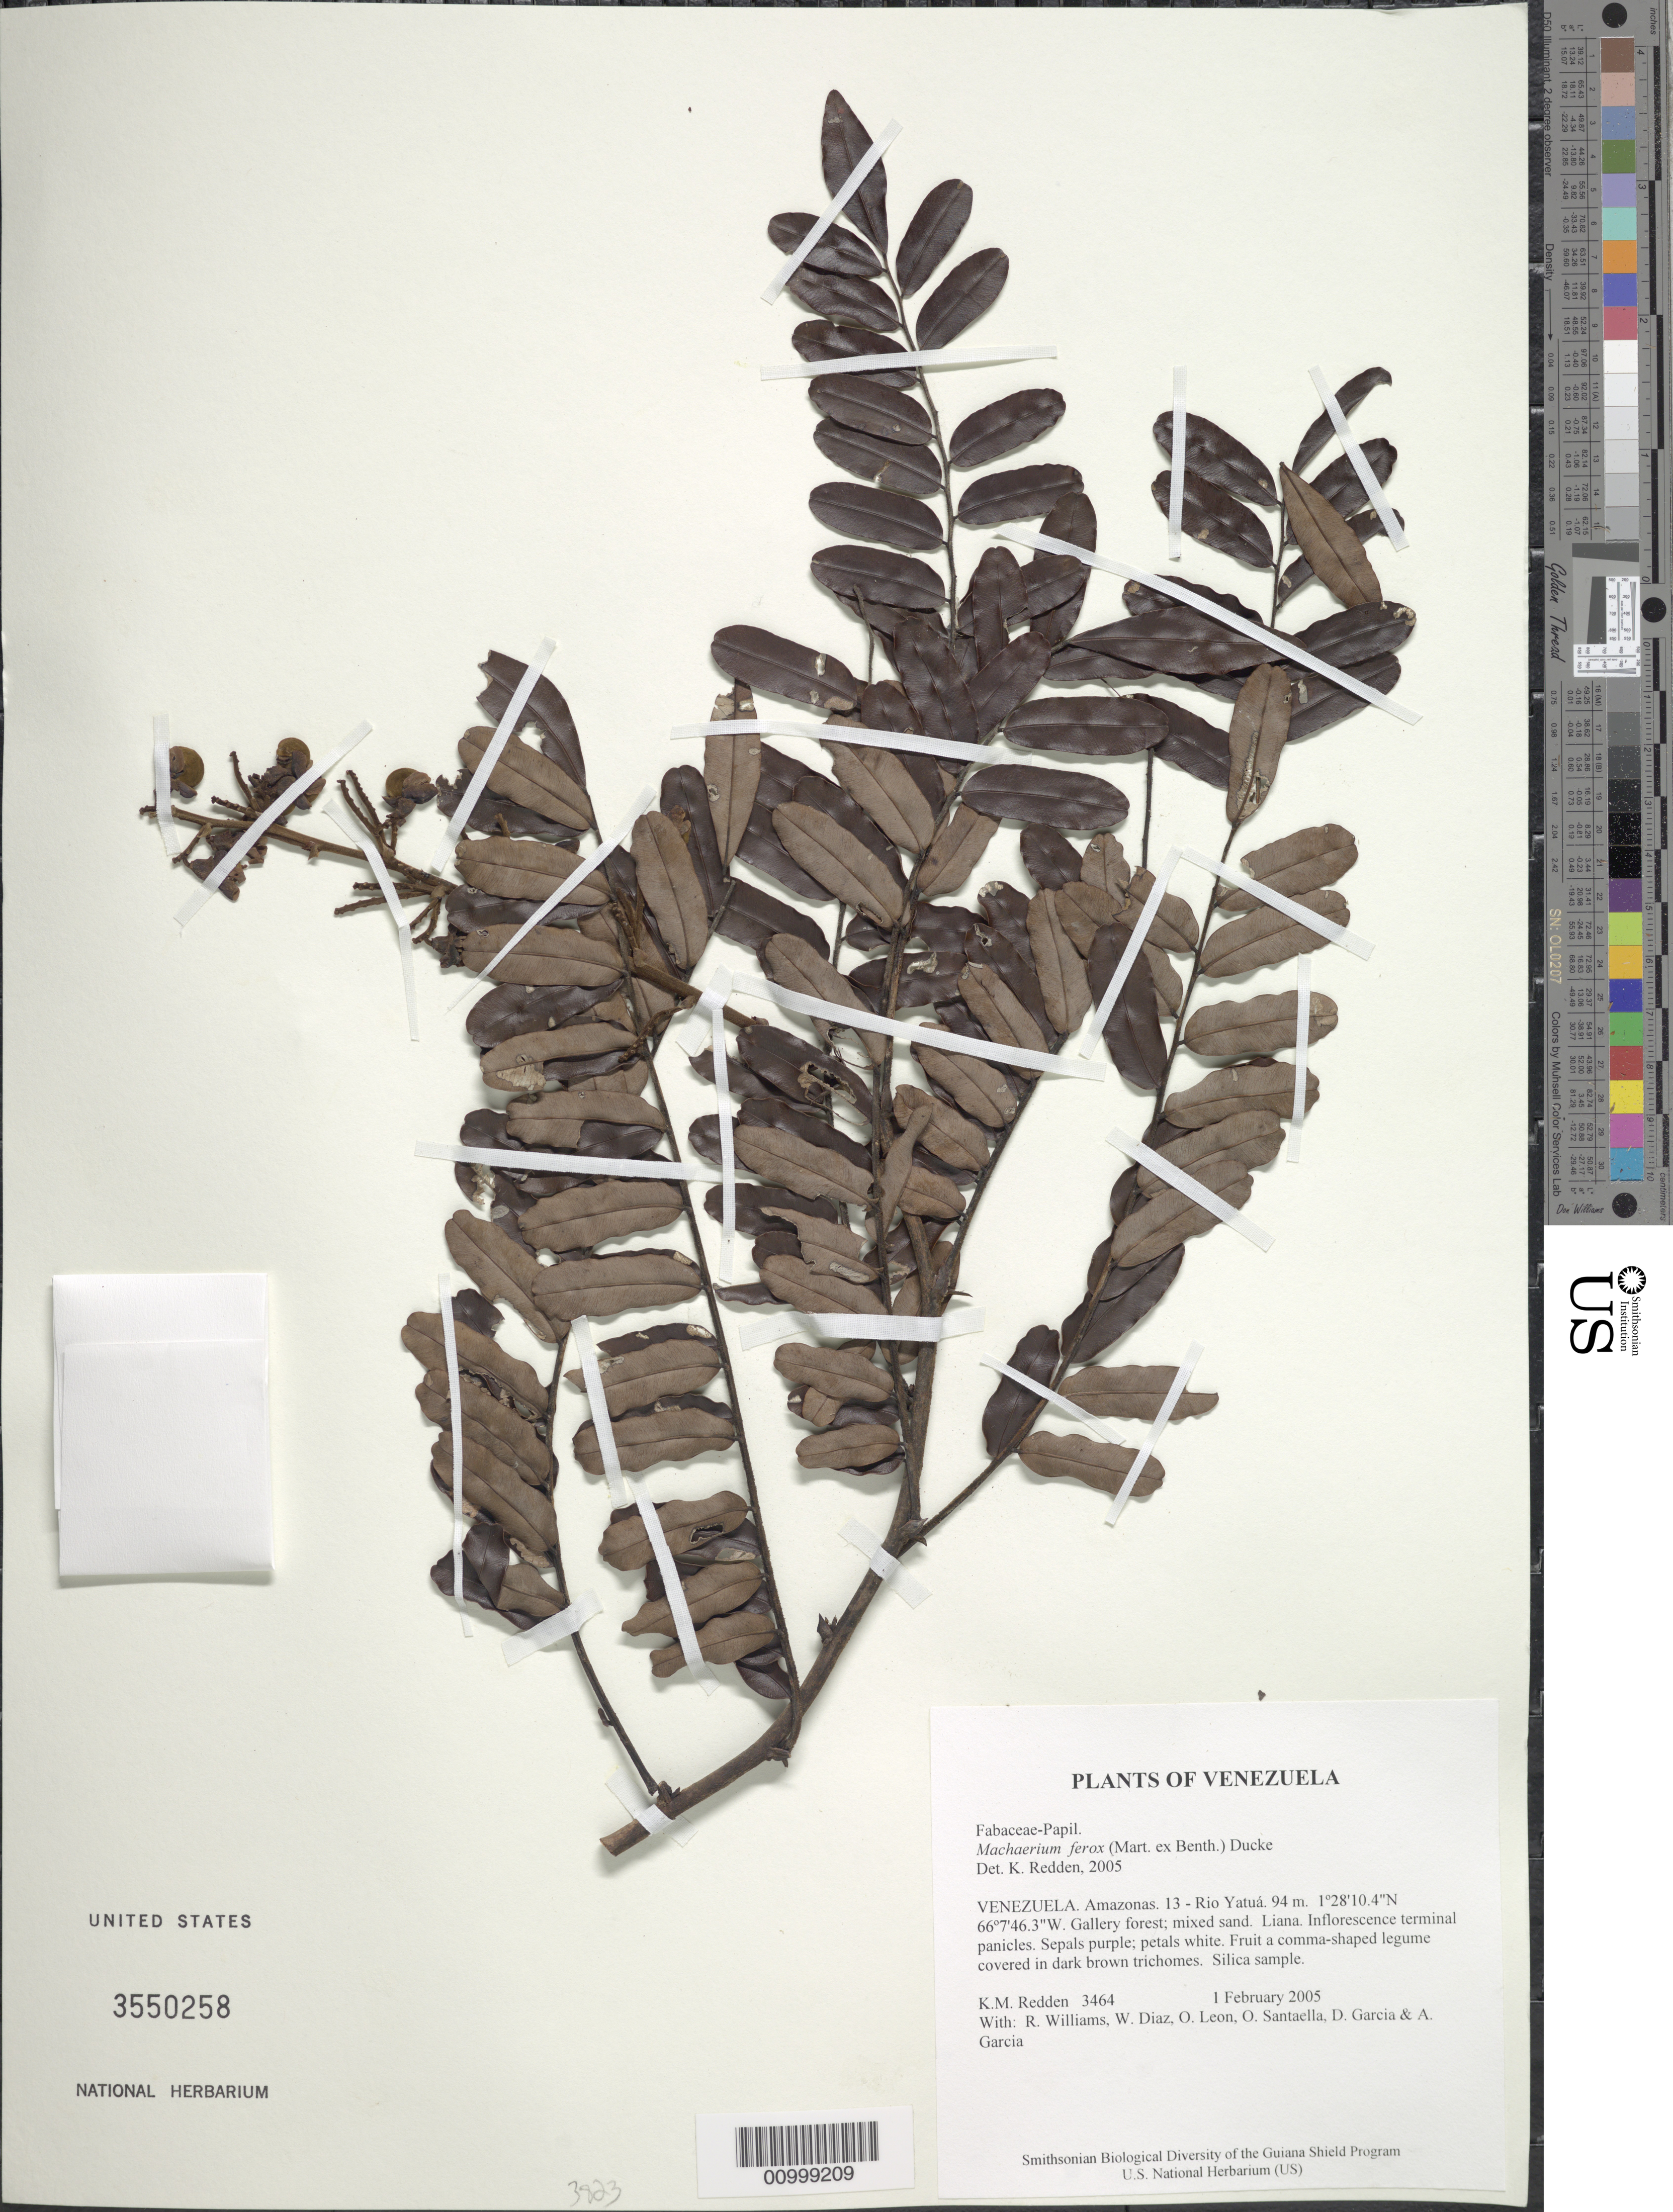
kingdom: Plantae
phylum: Tracheophyta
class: Magnoliopsida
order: Fabales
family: Fabaceae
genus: Machaerium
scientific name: Machaerium ferox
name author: (Mart. ex Benth.) Ducke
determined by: Redden, K. M.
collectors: K. M. Redden, R. Williams, W. Díaz P., O. León, O. Santaella, D. Garcia & A. Garcia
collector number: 3464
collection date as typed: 1 February 2005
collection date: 2005-02-01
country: Venezuela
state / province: Amazonas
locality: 13 - Rio Yatuá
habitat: Gallery forest; mixed sand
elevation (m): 94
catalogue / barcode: US 3550258